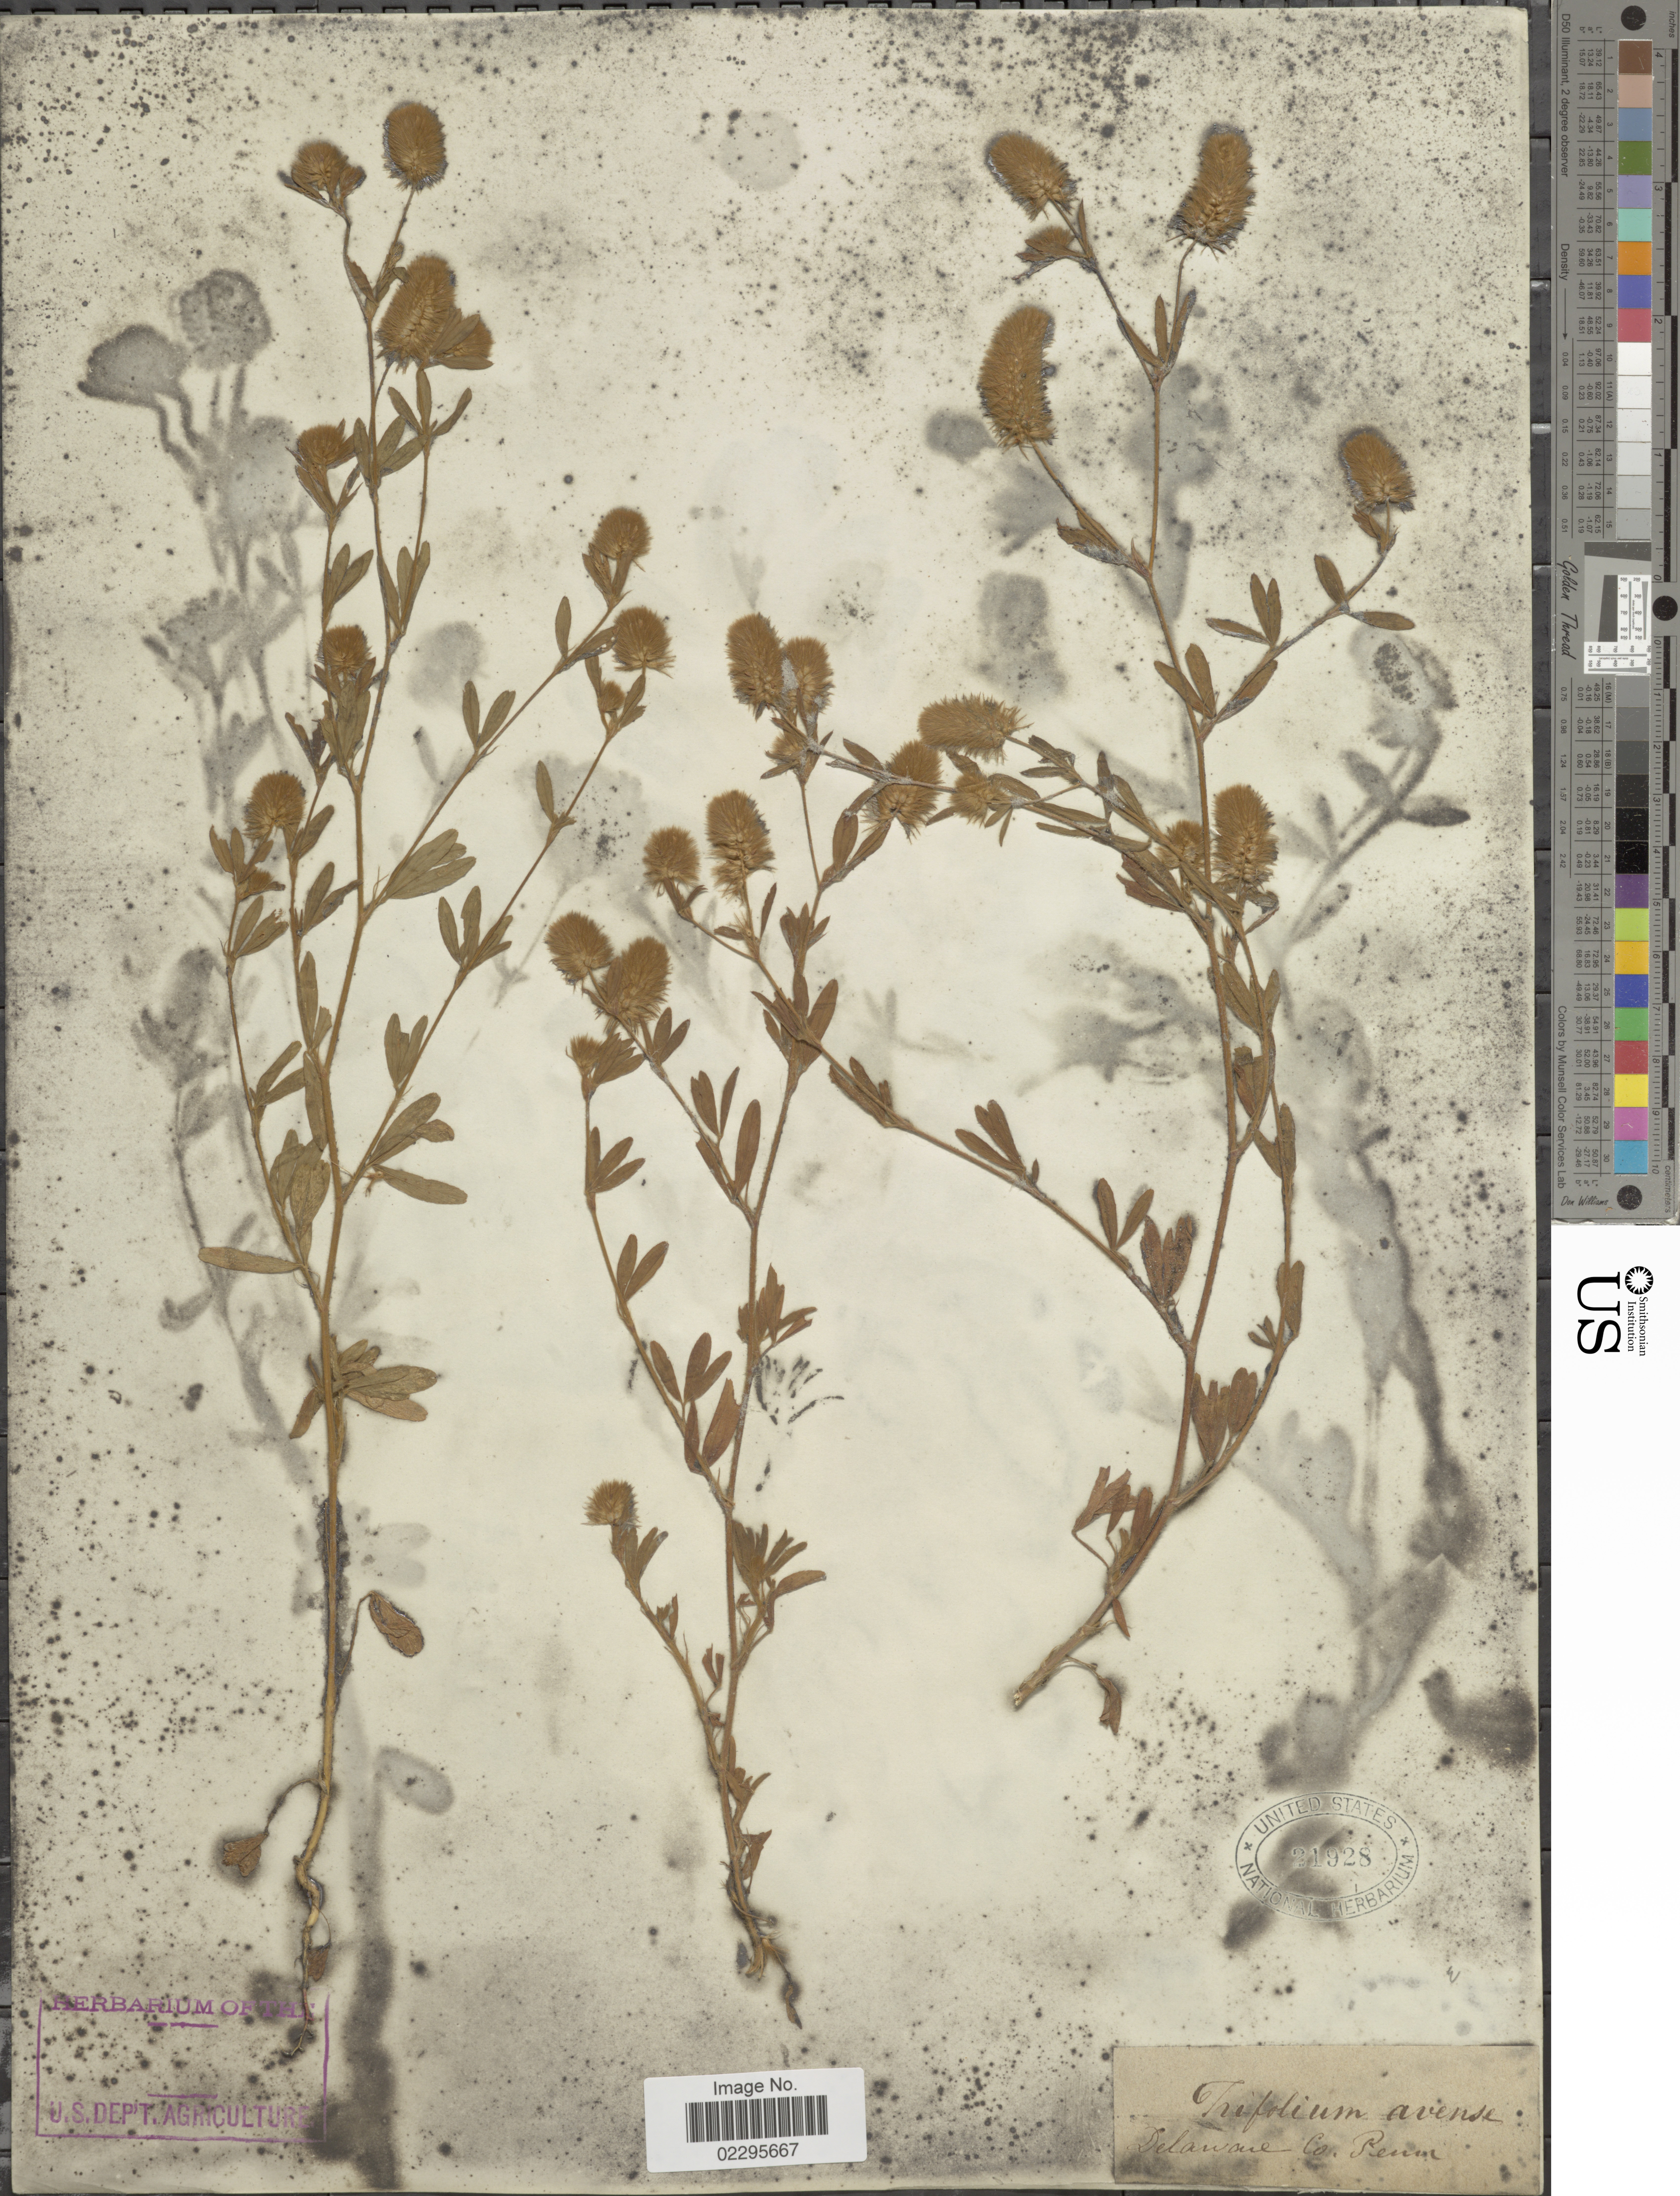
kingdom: Plantae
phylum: Tracheophyta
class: Magnoliopsida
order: Fabales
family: Fabaceae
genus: Trifolium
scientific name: Trifolium arvense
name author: L.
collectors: ex herb. U. S. Department of Agriculture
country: United States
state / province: Pennsylvania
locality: Delawane Co.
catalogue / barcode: US 21928